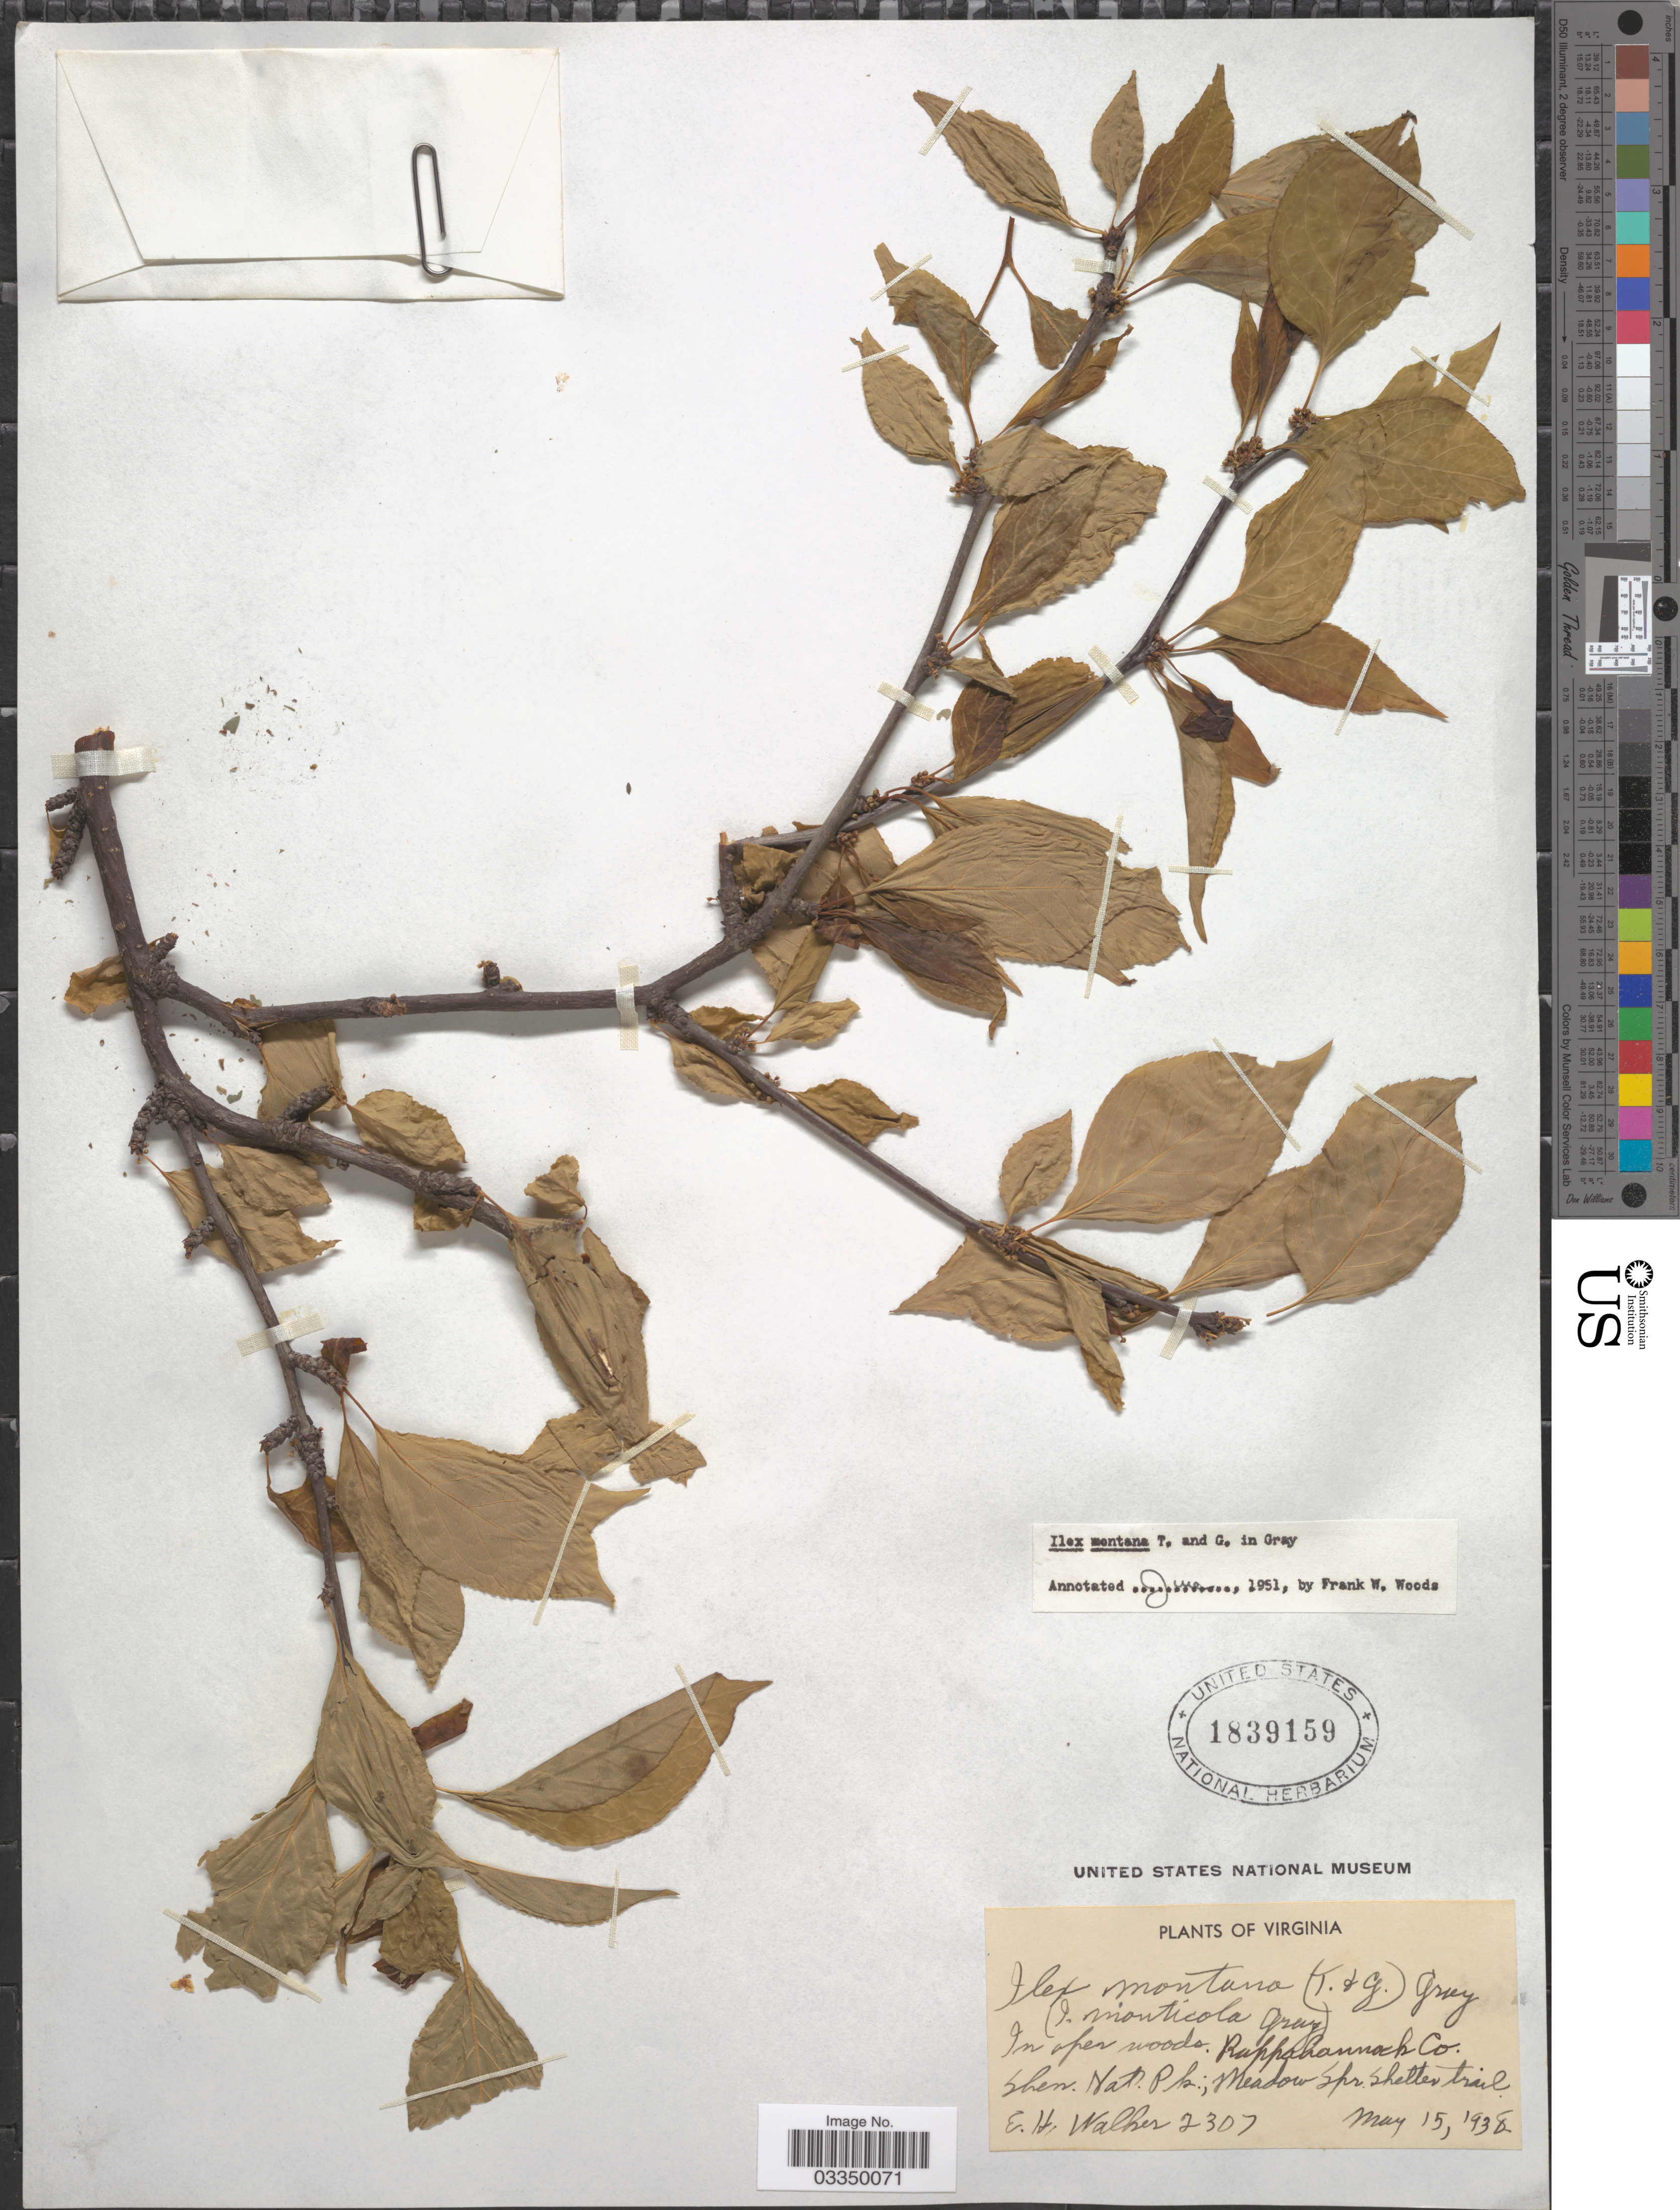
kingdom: Plantae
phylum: Tracheophyta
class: Magnoliopsida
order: Aquifoliales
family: Aquifoliaceae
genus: Ilex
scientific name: Ilex montana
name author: Torr. & A. Gray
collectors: E. H. Walker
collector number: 2307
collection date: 1938-05-15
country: United States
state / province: Virginia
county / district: Rappahannock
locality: Shen. Nat. Pk.; Meadow Spr. Shelter trail.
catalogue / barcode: US 1839159